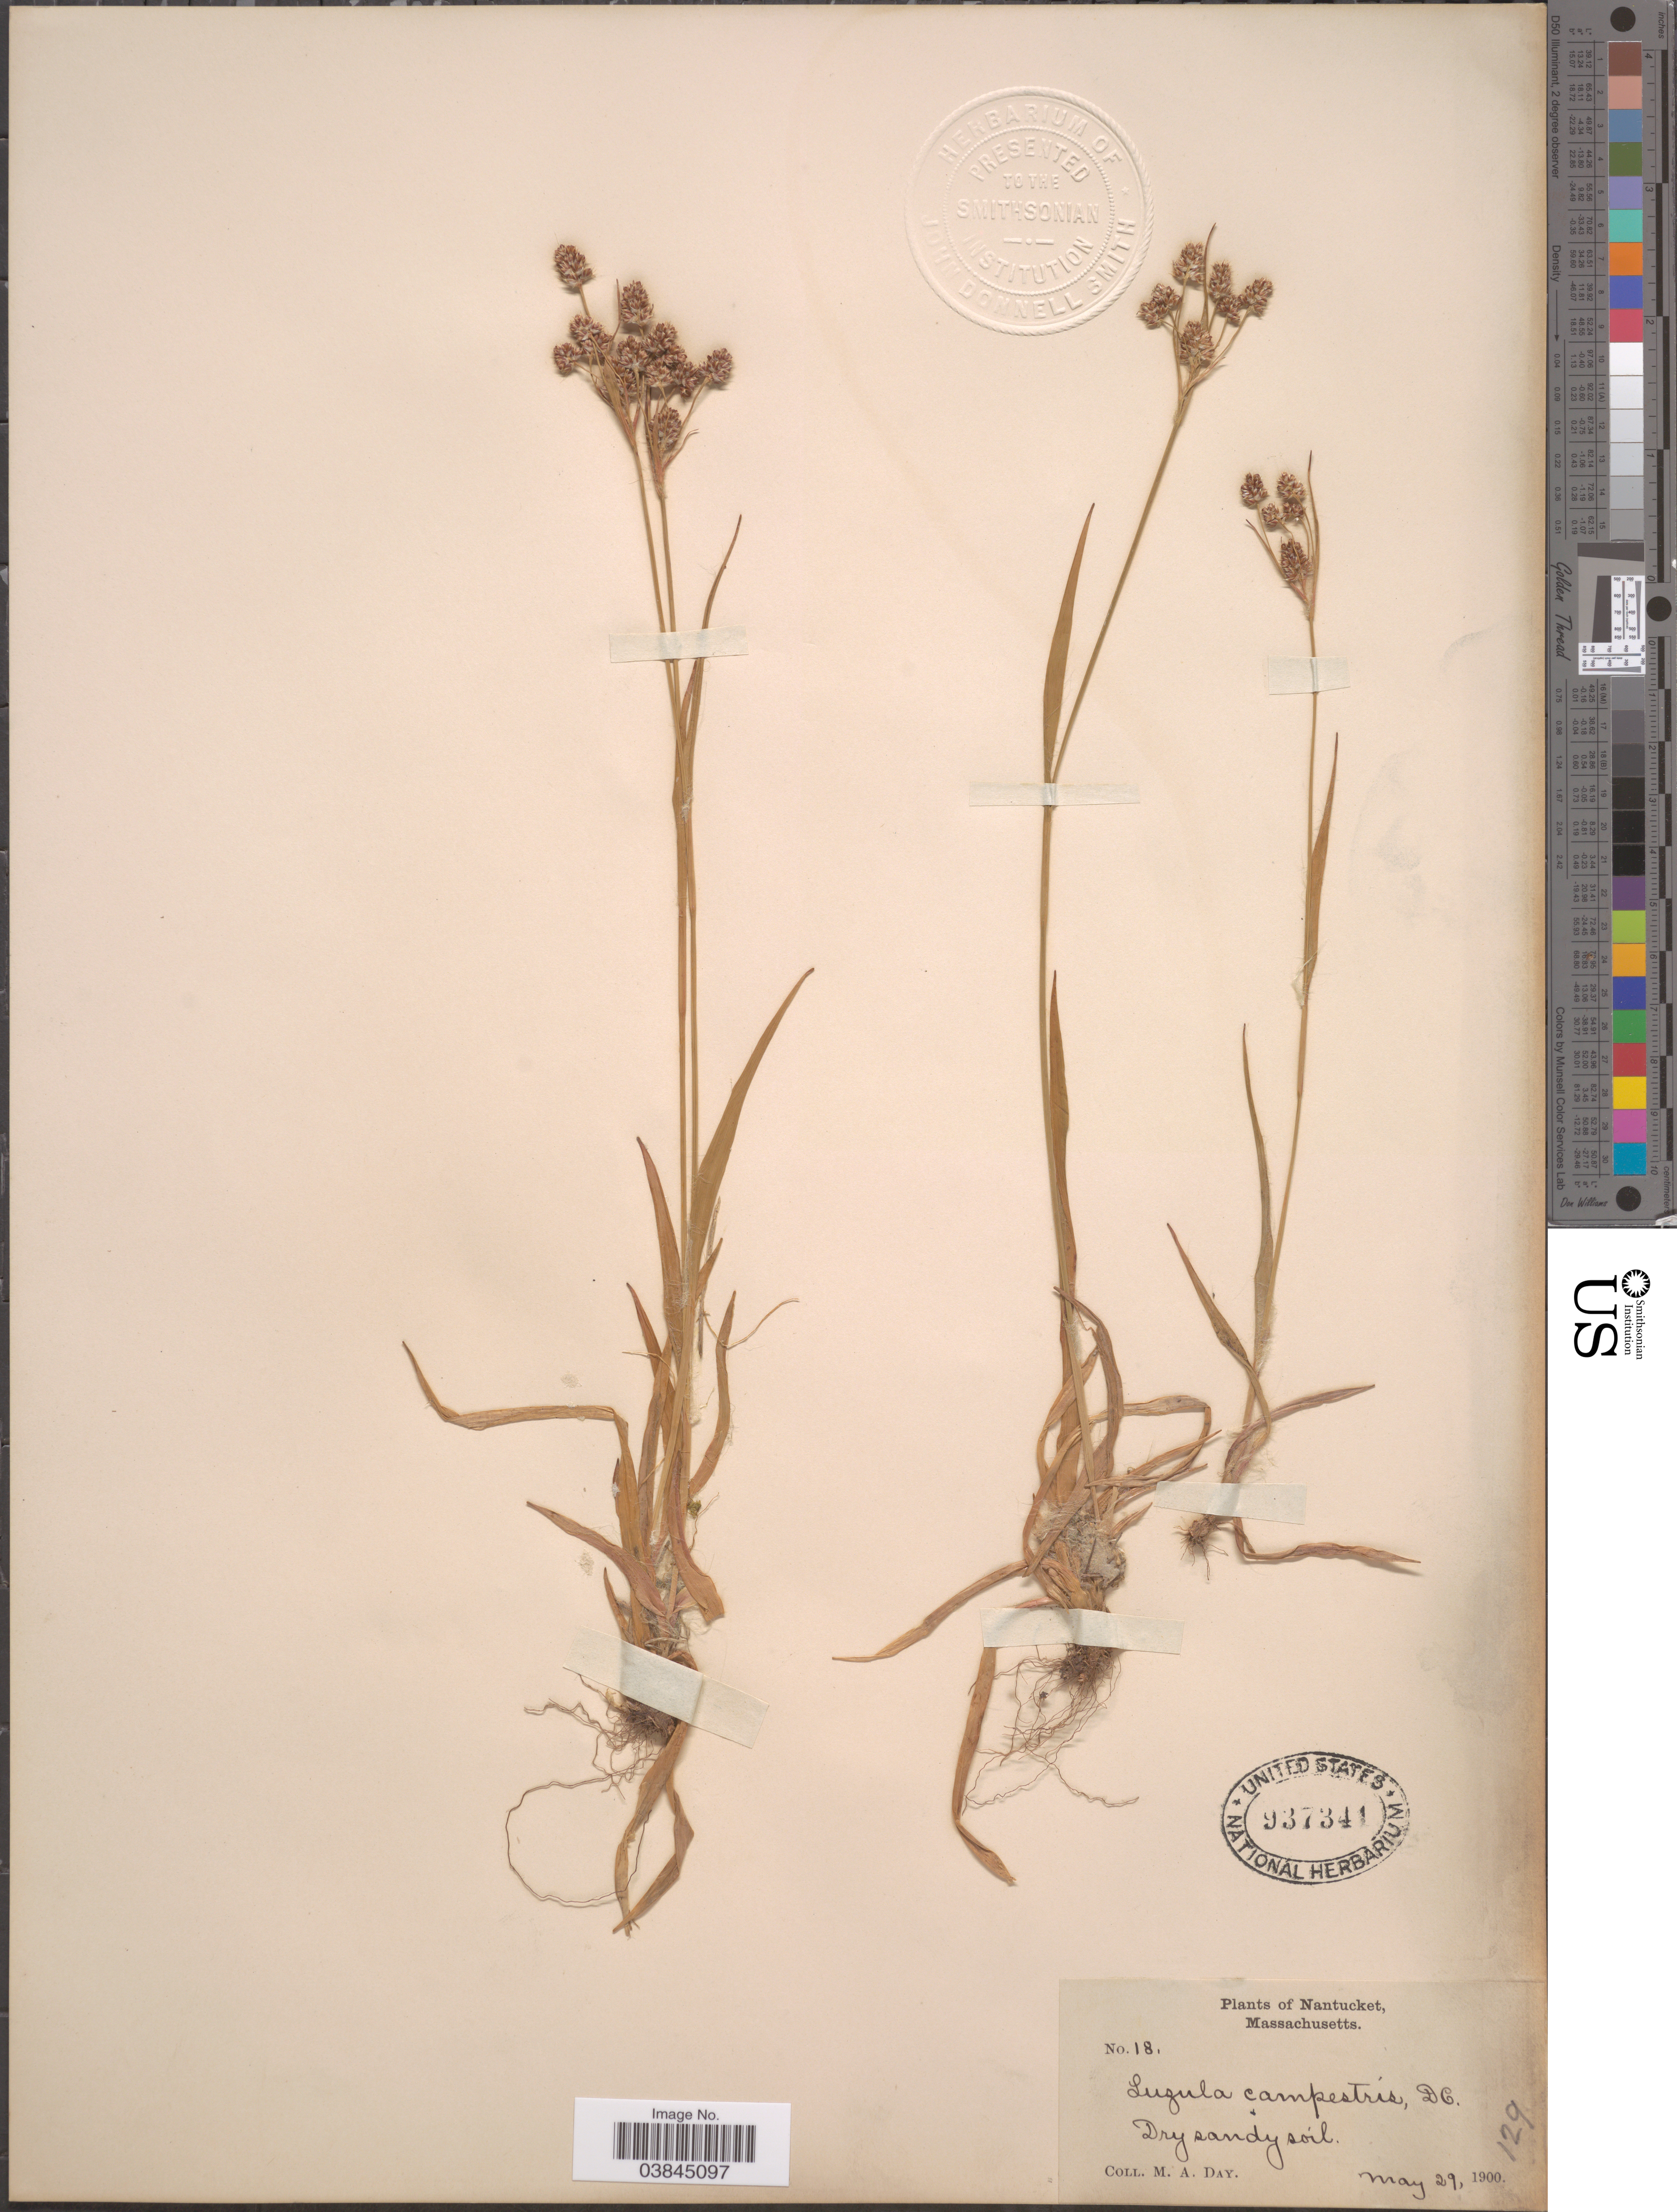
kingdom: Plantae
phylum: Tracheophyta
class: Liliopsida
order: Poales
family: Juncaceae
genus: Luzula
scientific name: Luzula campestris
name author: (L.) DC.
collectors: M. Day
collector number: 18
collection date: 1900-05-29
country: United States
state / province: Massachusetts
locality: Nantucket.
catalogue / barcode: US 937341